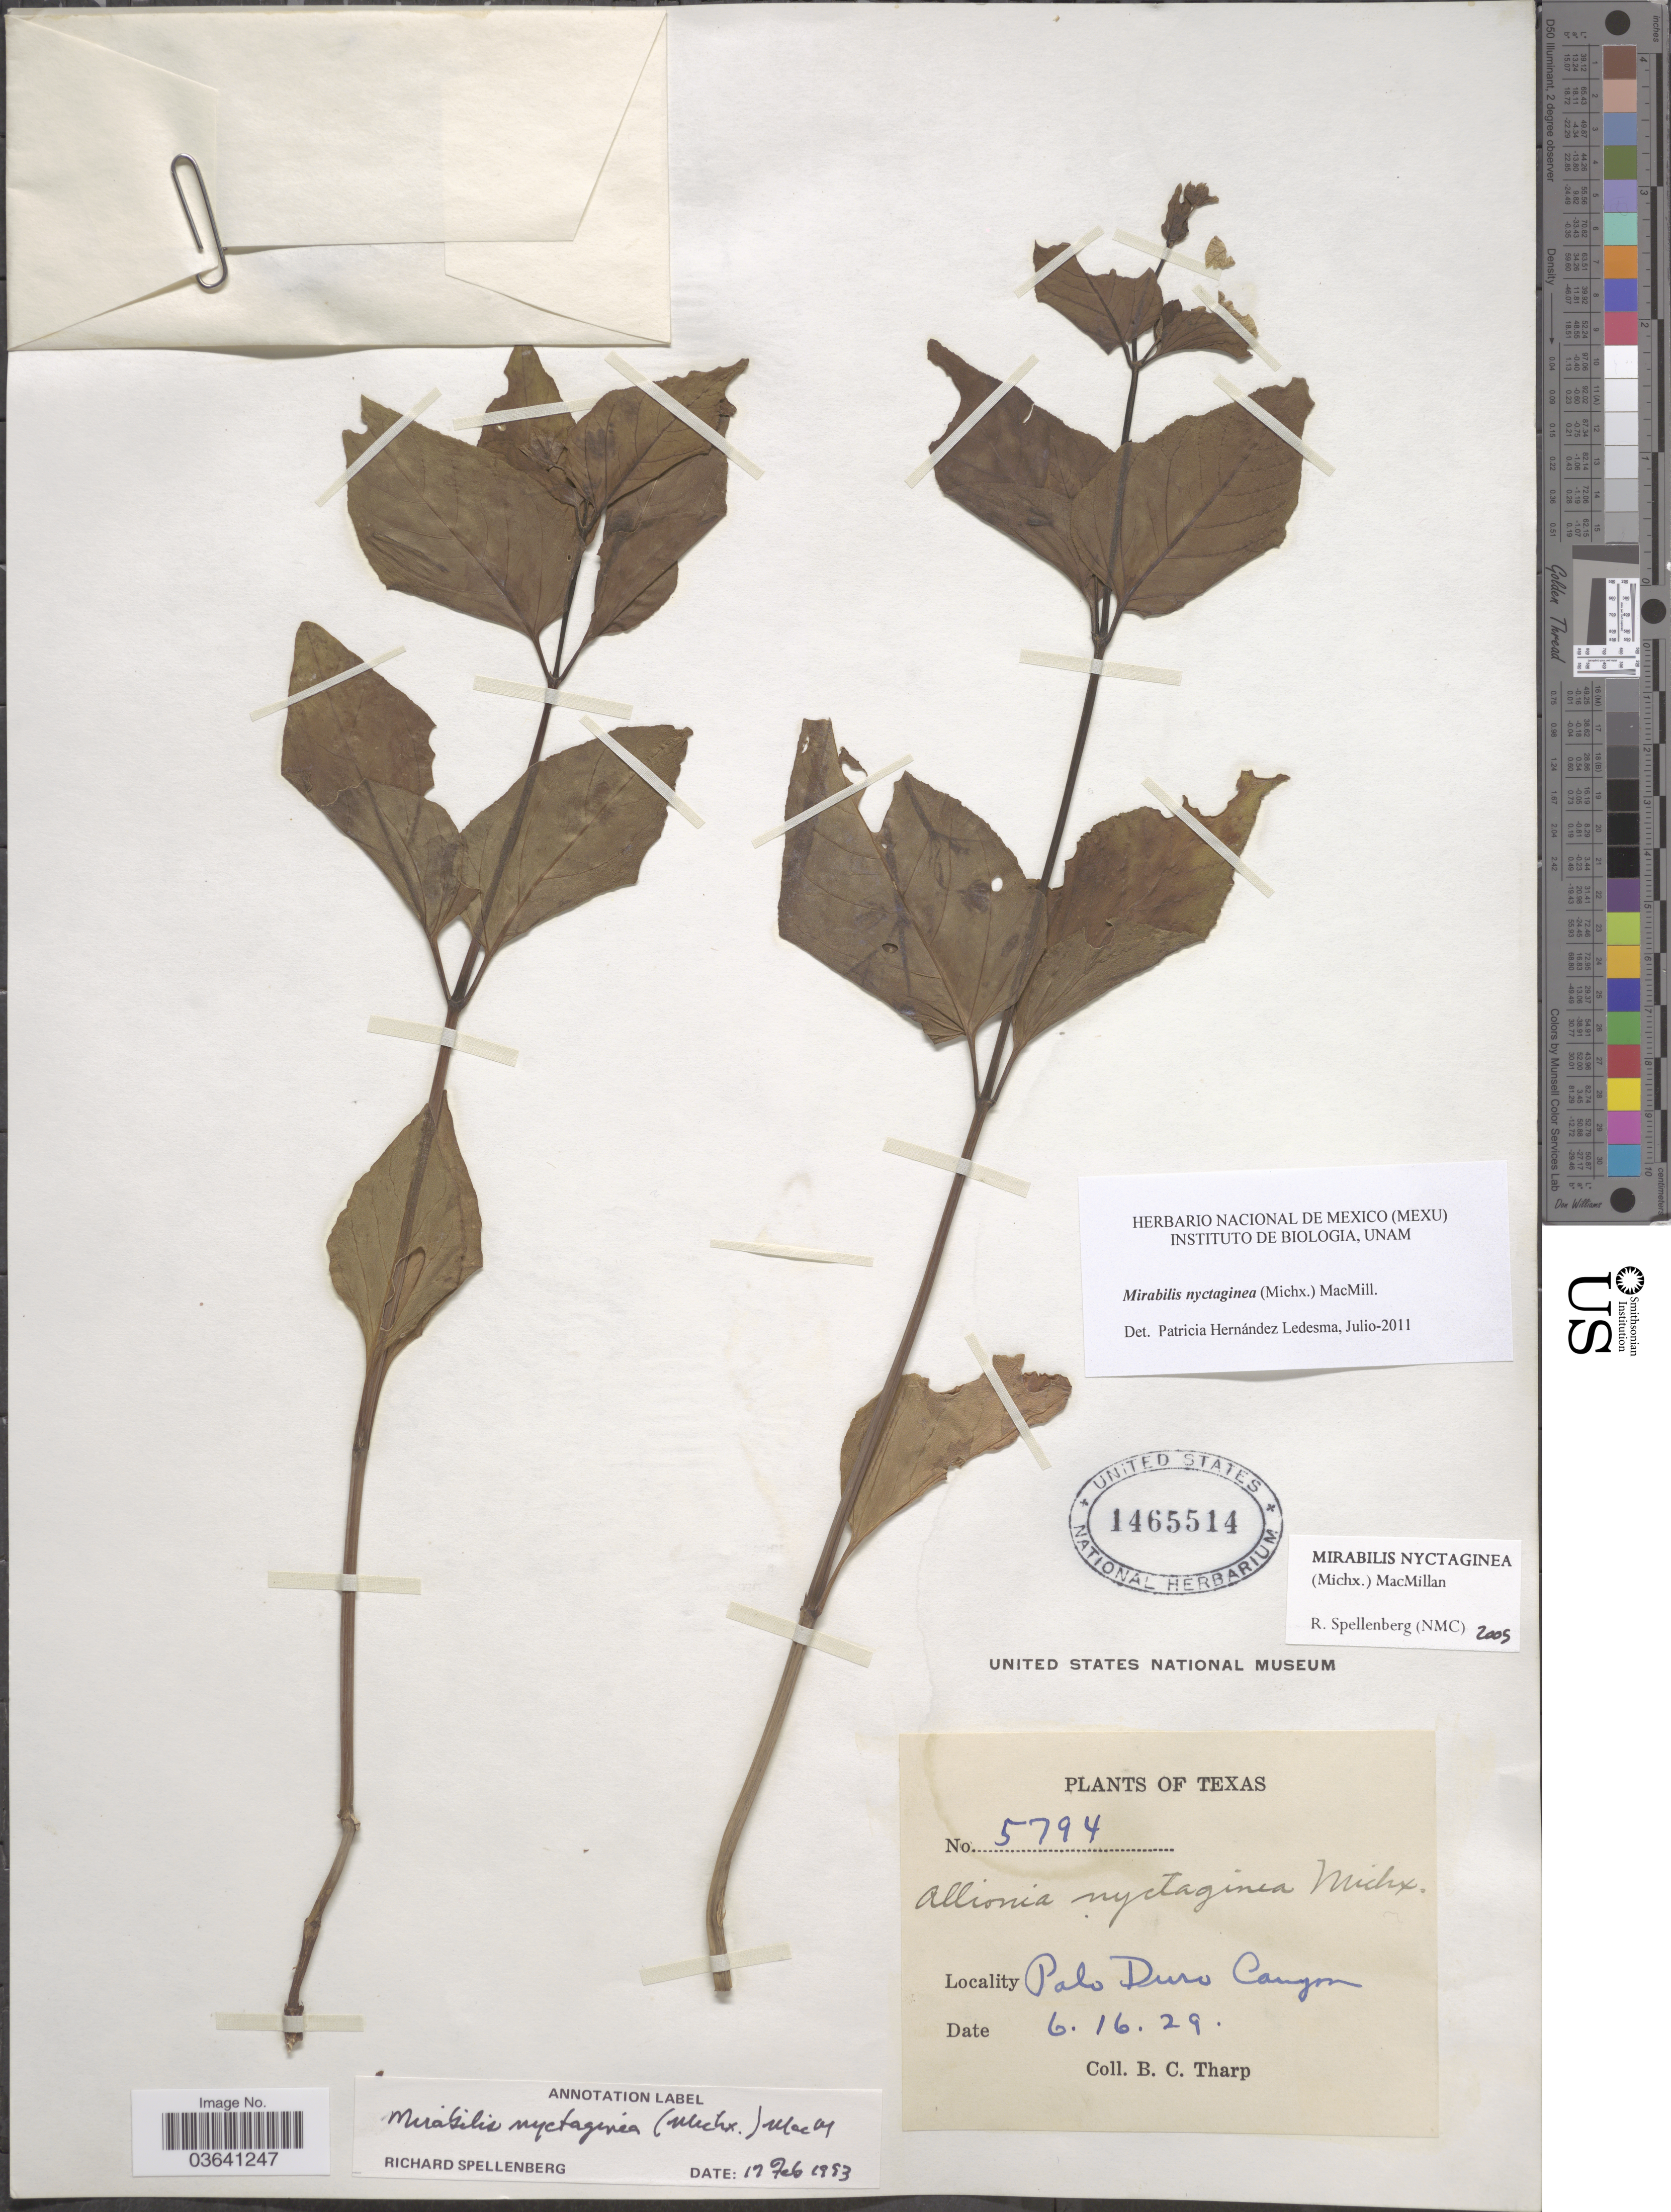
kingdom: Plantae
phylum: Tracheophyta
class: Magnoliopsida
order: Caryophyllales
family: Nyctaginaceae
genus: Mirabilis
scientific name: Mirabilis nyctaginea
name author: (Michx.) MacMill.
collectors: B. C. Tharp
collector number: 5794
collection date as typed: Transcribed d/m/y: 16/6/29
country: United States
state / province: Texas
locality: Palo Duro Canyon.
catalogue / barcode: US 1465514